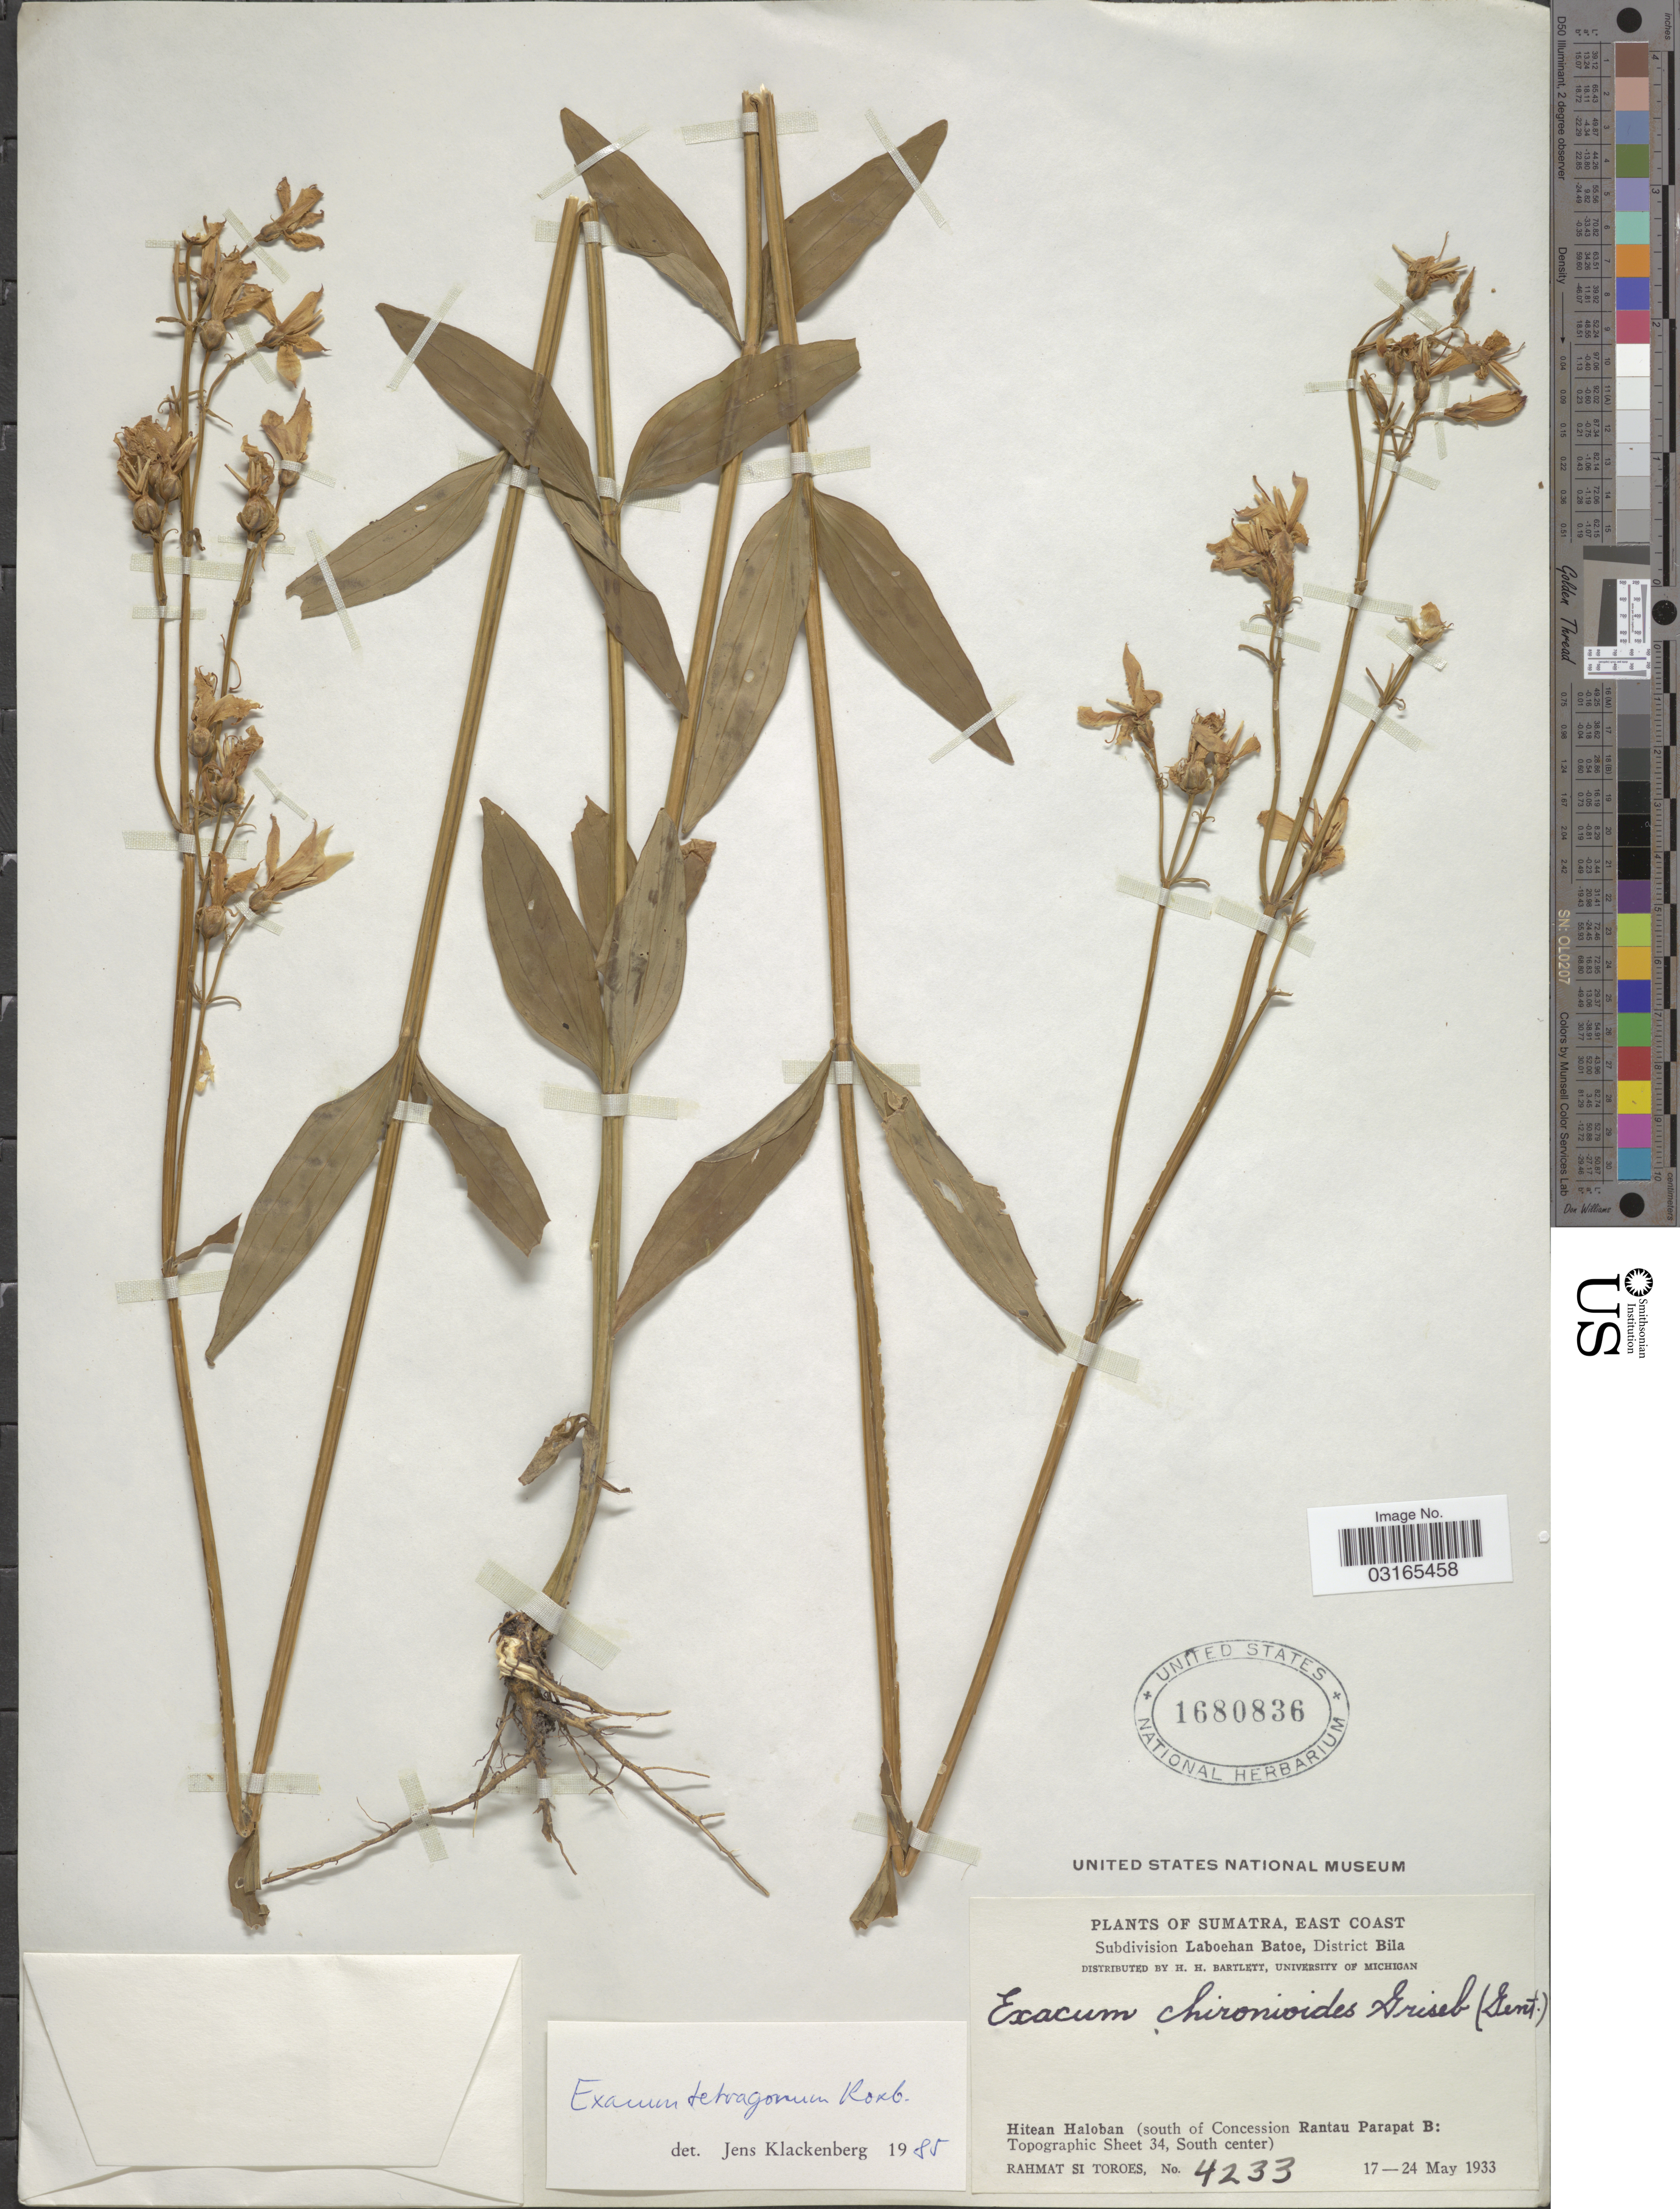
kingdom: Plantae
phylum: Tracheophyta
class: Magnoliopsida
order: Gentianales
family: Gentianaceae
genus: Exacum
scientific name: Exacum tetragonum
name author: Roxb.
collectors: Rahmat Si Boeea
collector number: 4233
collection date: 1933-05-17/1933-05-24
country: Indonesia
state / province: Sumatra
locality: East Coast. Subdivision Laboehan Batoe, District Bila. Hitean Haloban (south of Concession Rantau Parapat B: Topographic Sheet 34, South center).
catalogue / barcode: US 1680836